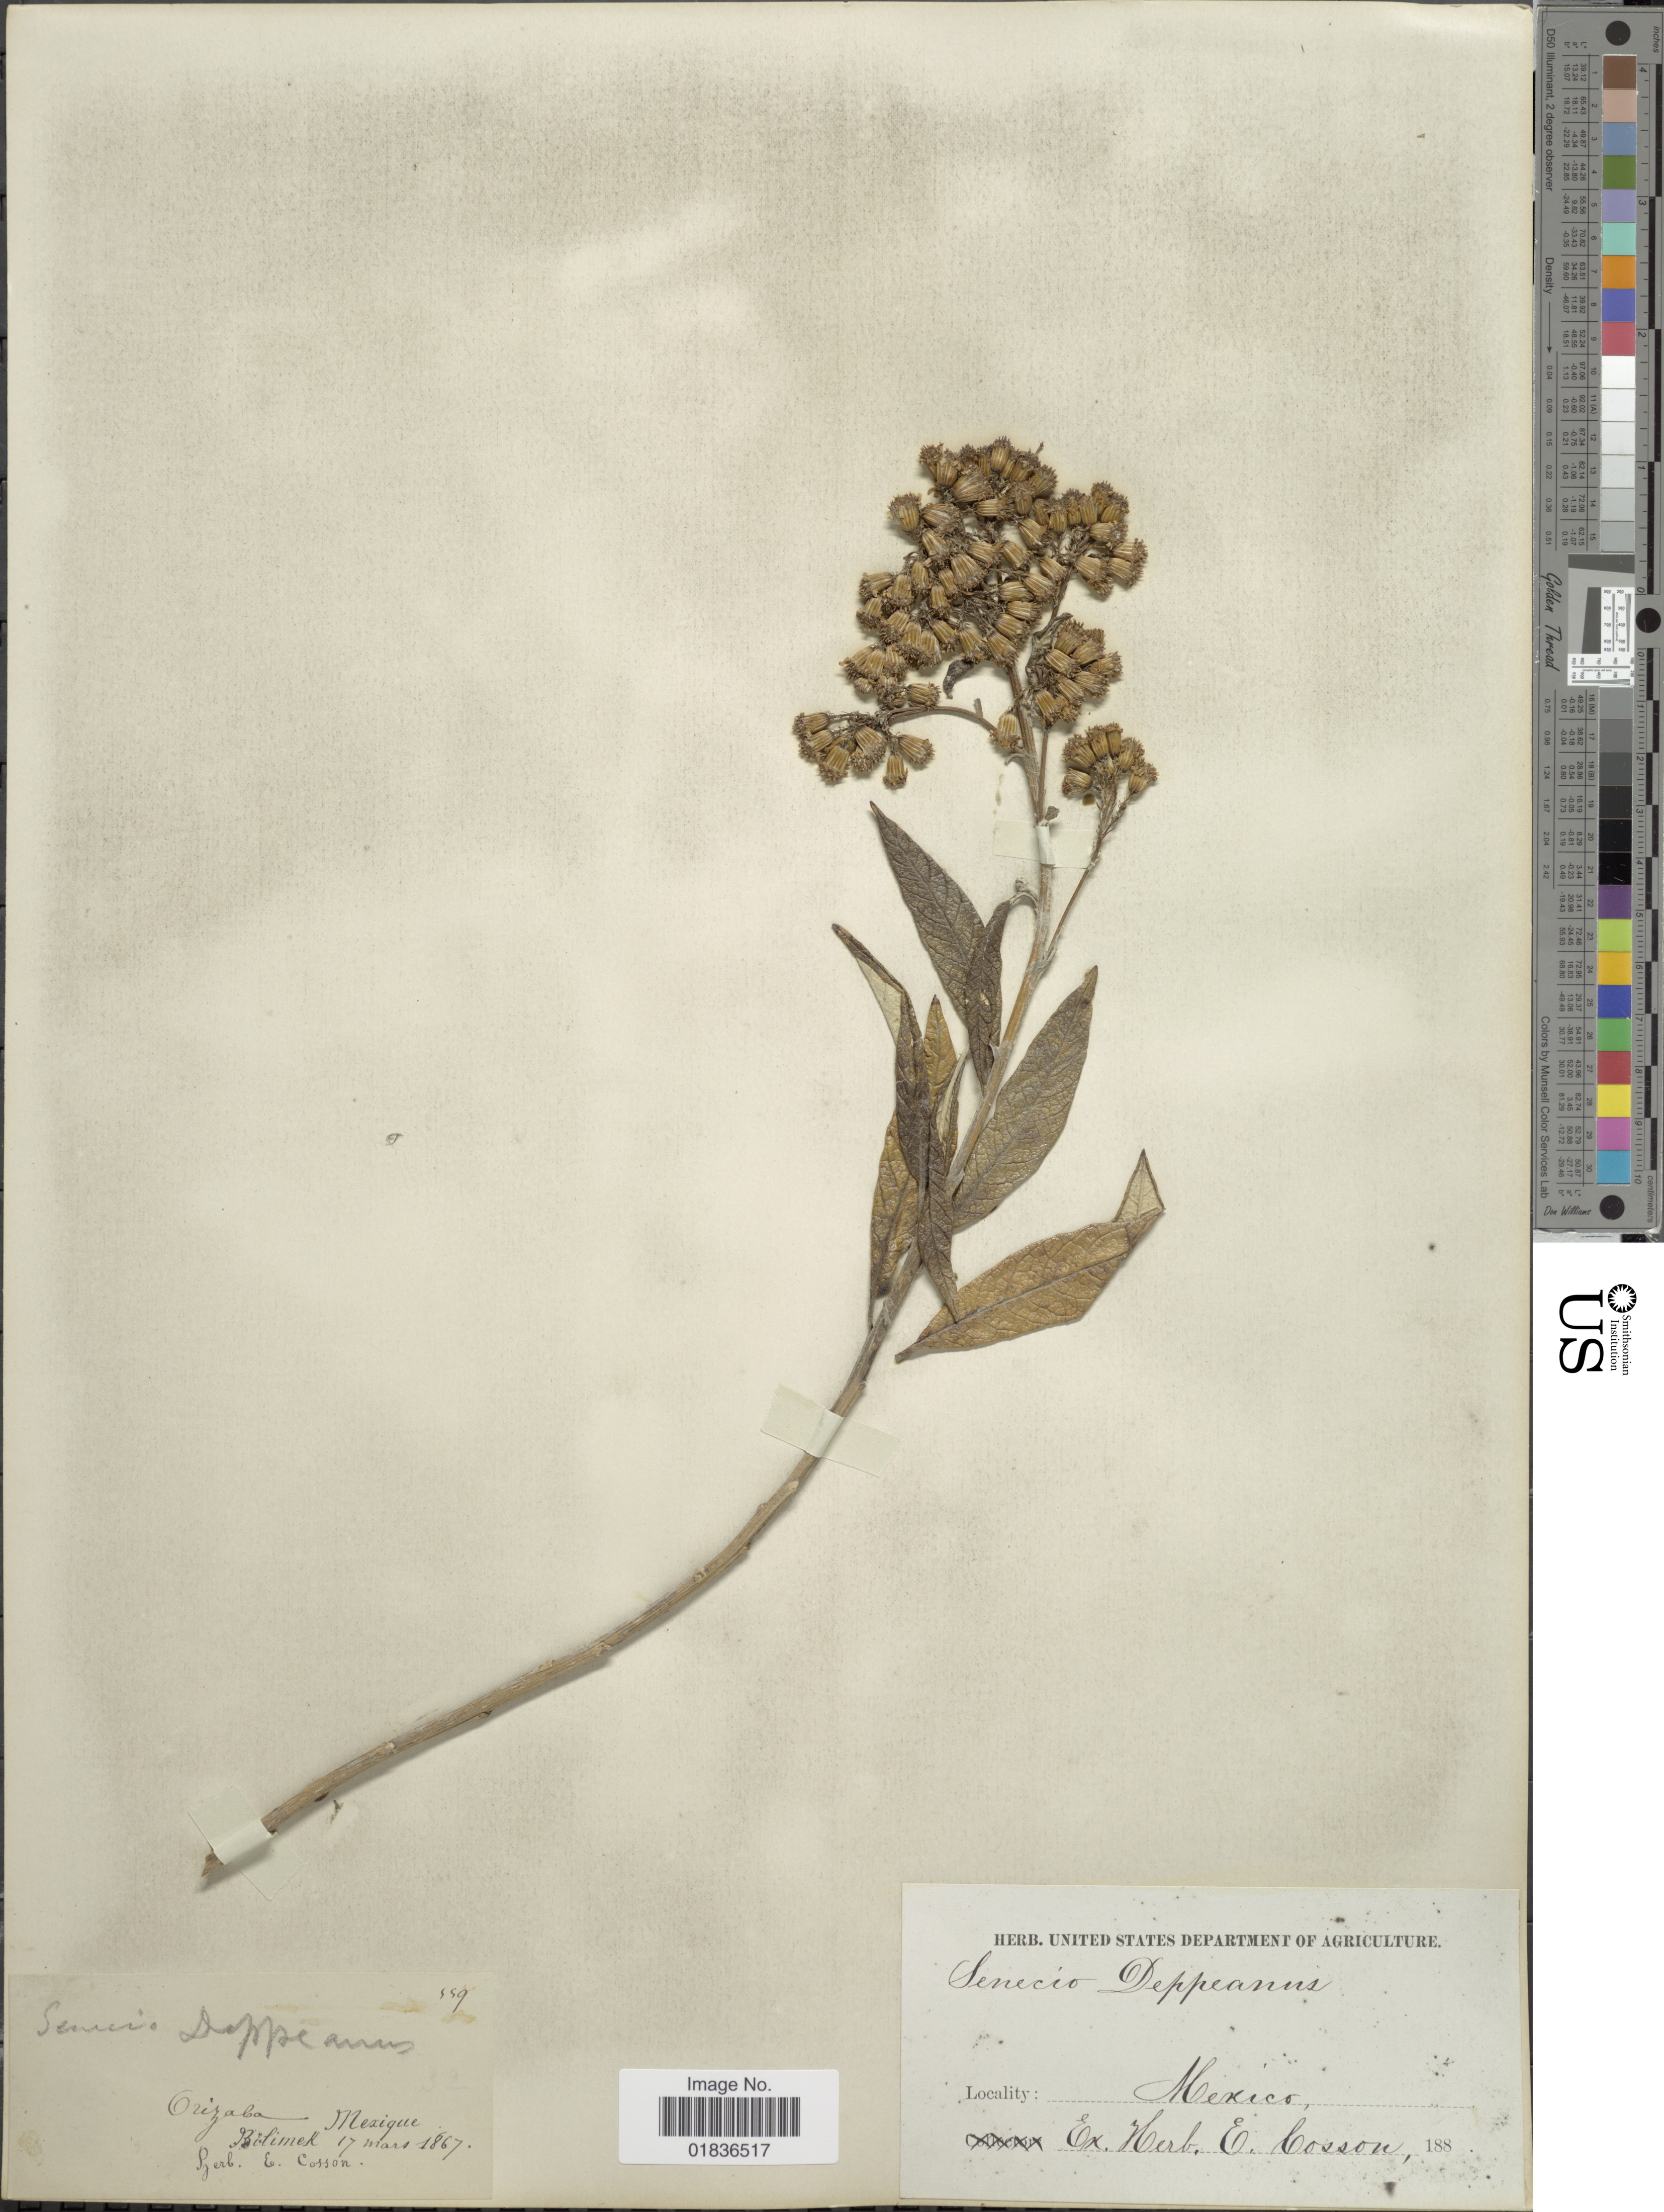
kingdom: Plantae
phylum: Tracheophyta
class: Magnoliopsida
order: Asterales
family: Asteraceae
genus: Senecio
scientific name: Senecio deppeanus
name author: Hemsl.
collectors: -. Bilimek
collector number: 359*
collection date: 1867-03-17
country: Mexico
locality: Orizaba